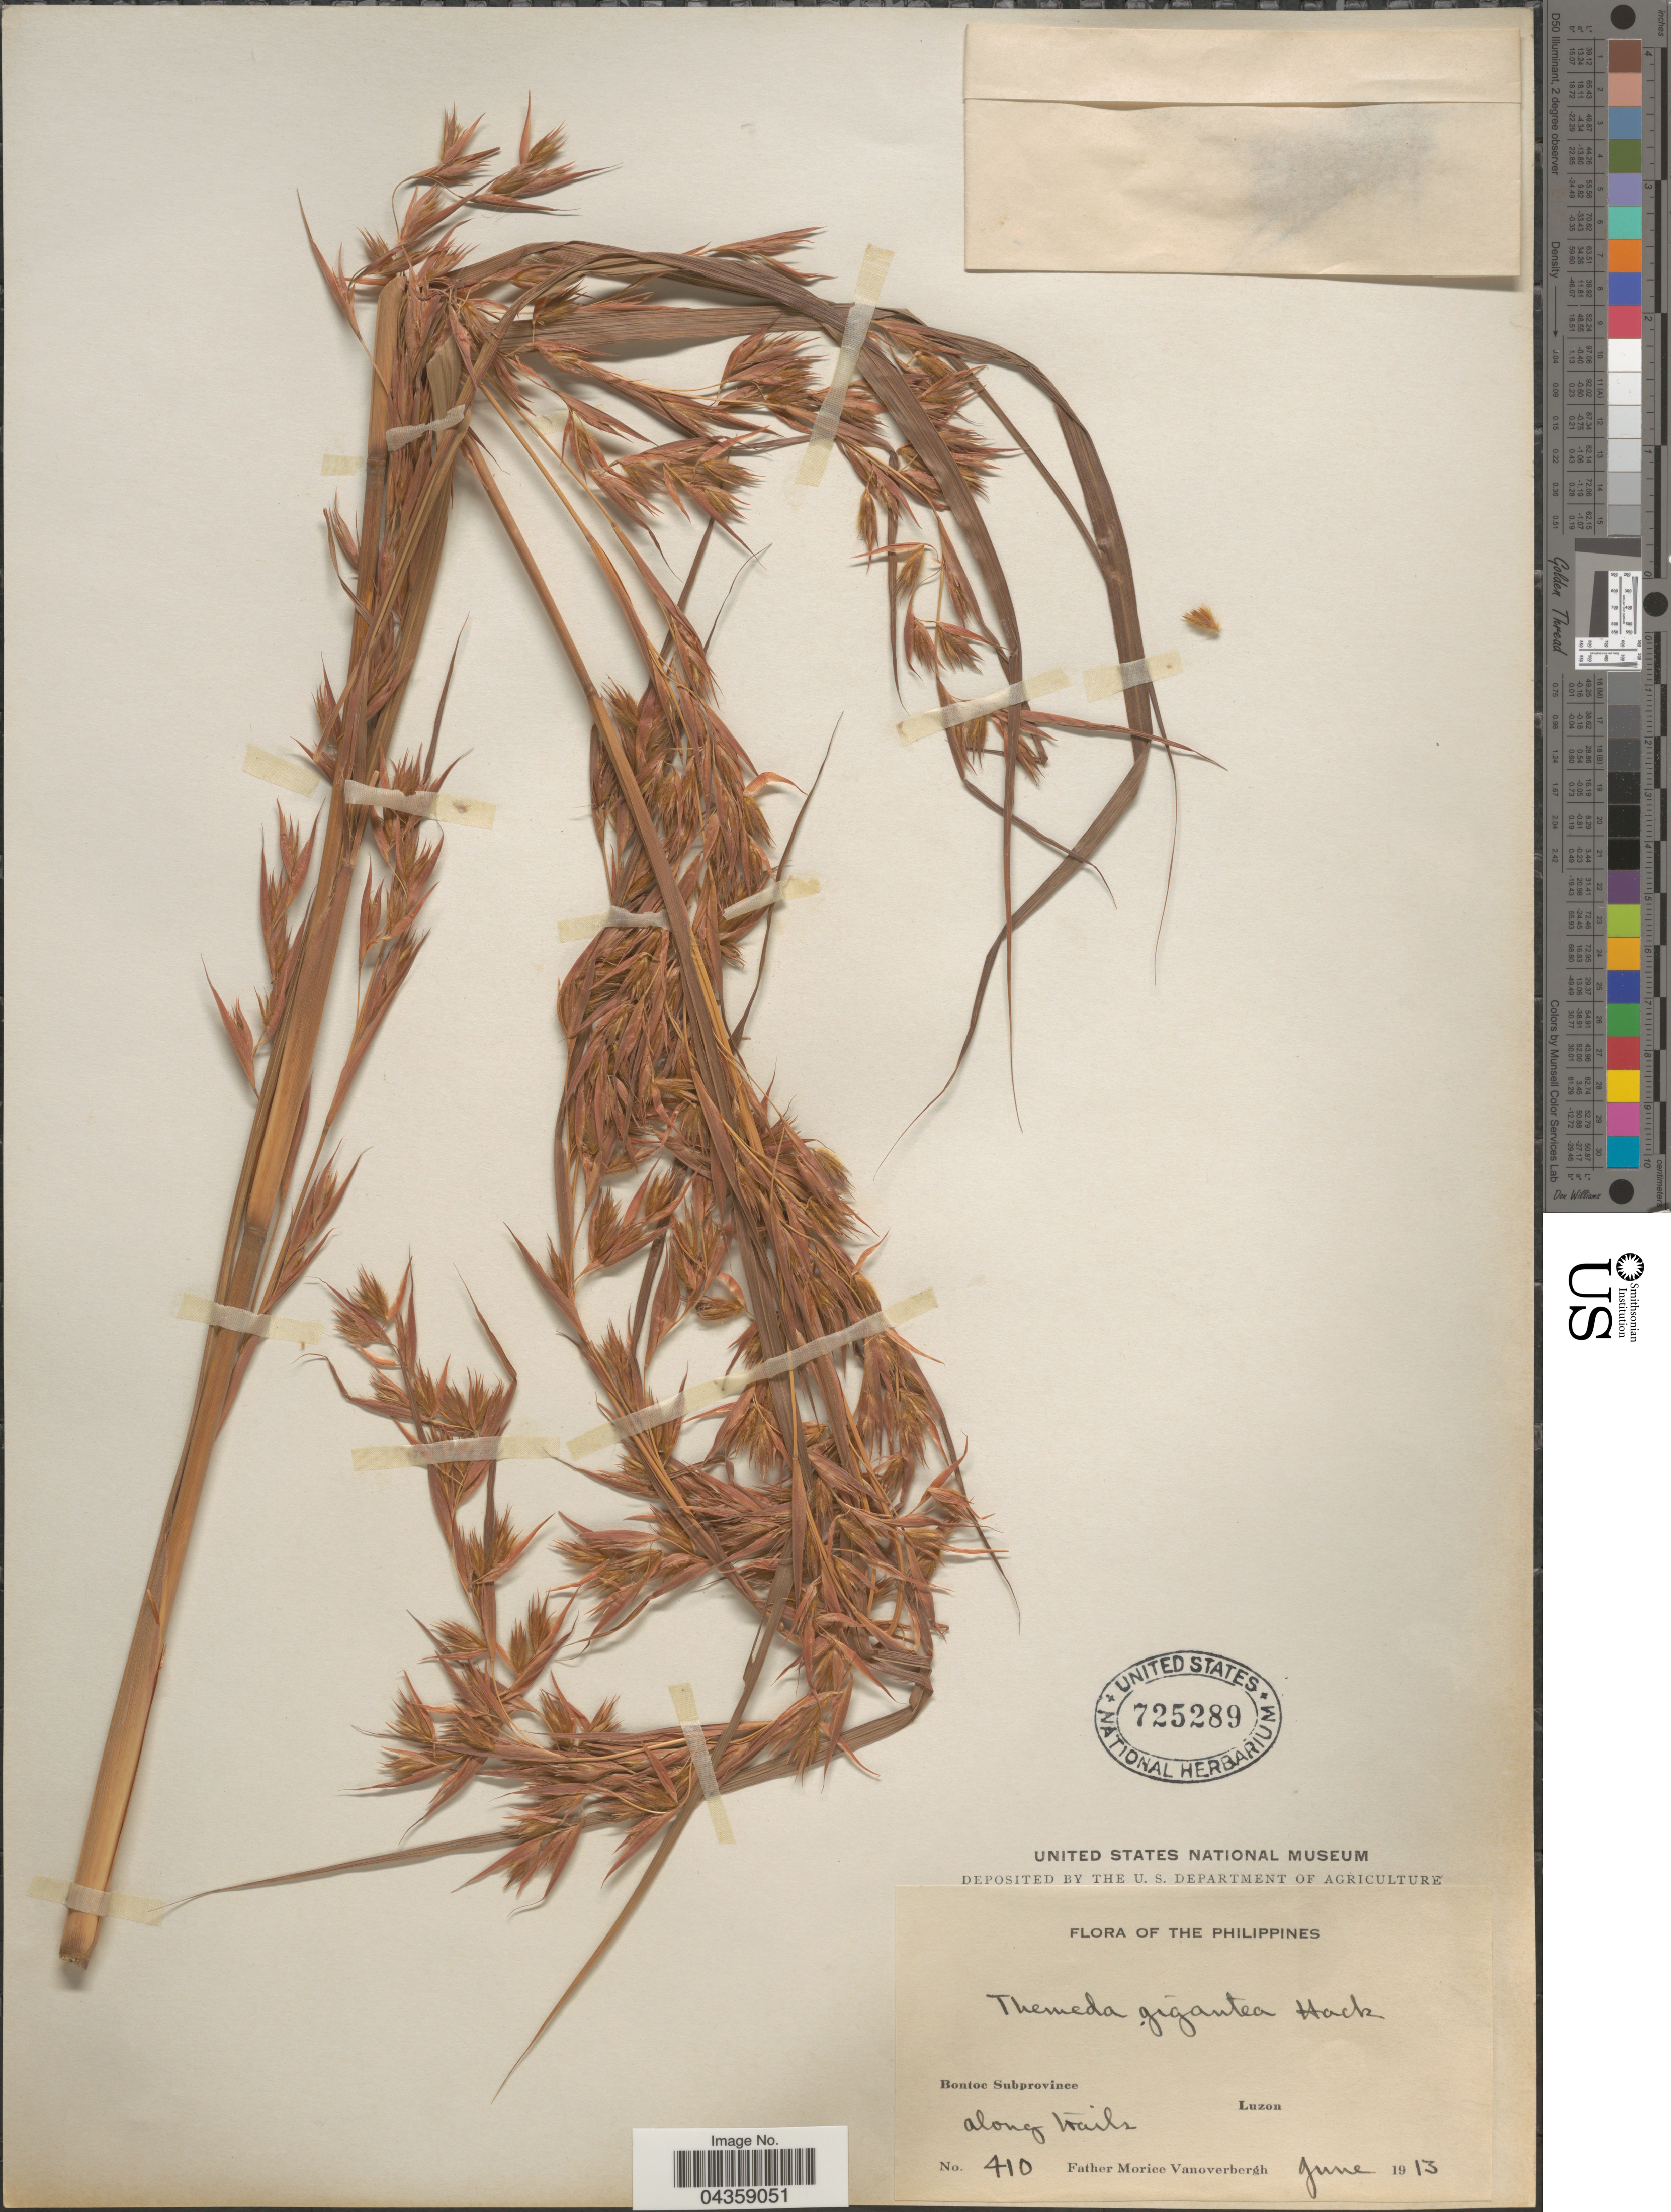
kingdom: Plantae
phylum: Tracheophyta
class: Liliopsida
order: Poales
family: Poaceae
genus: Themeda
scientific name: Themeda gigantea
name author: Hack.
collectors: F. Vanoverbergh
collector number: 410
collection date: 1913-06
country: Philippines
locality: Bontoc Subprovince. Luzon.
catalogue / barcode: US 725289